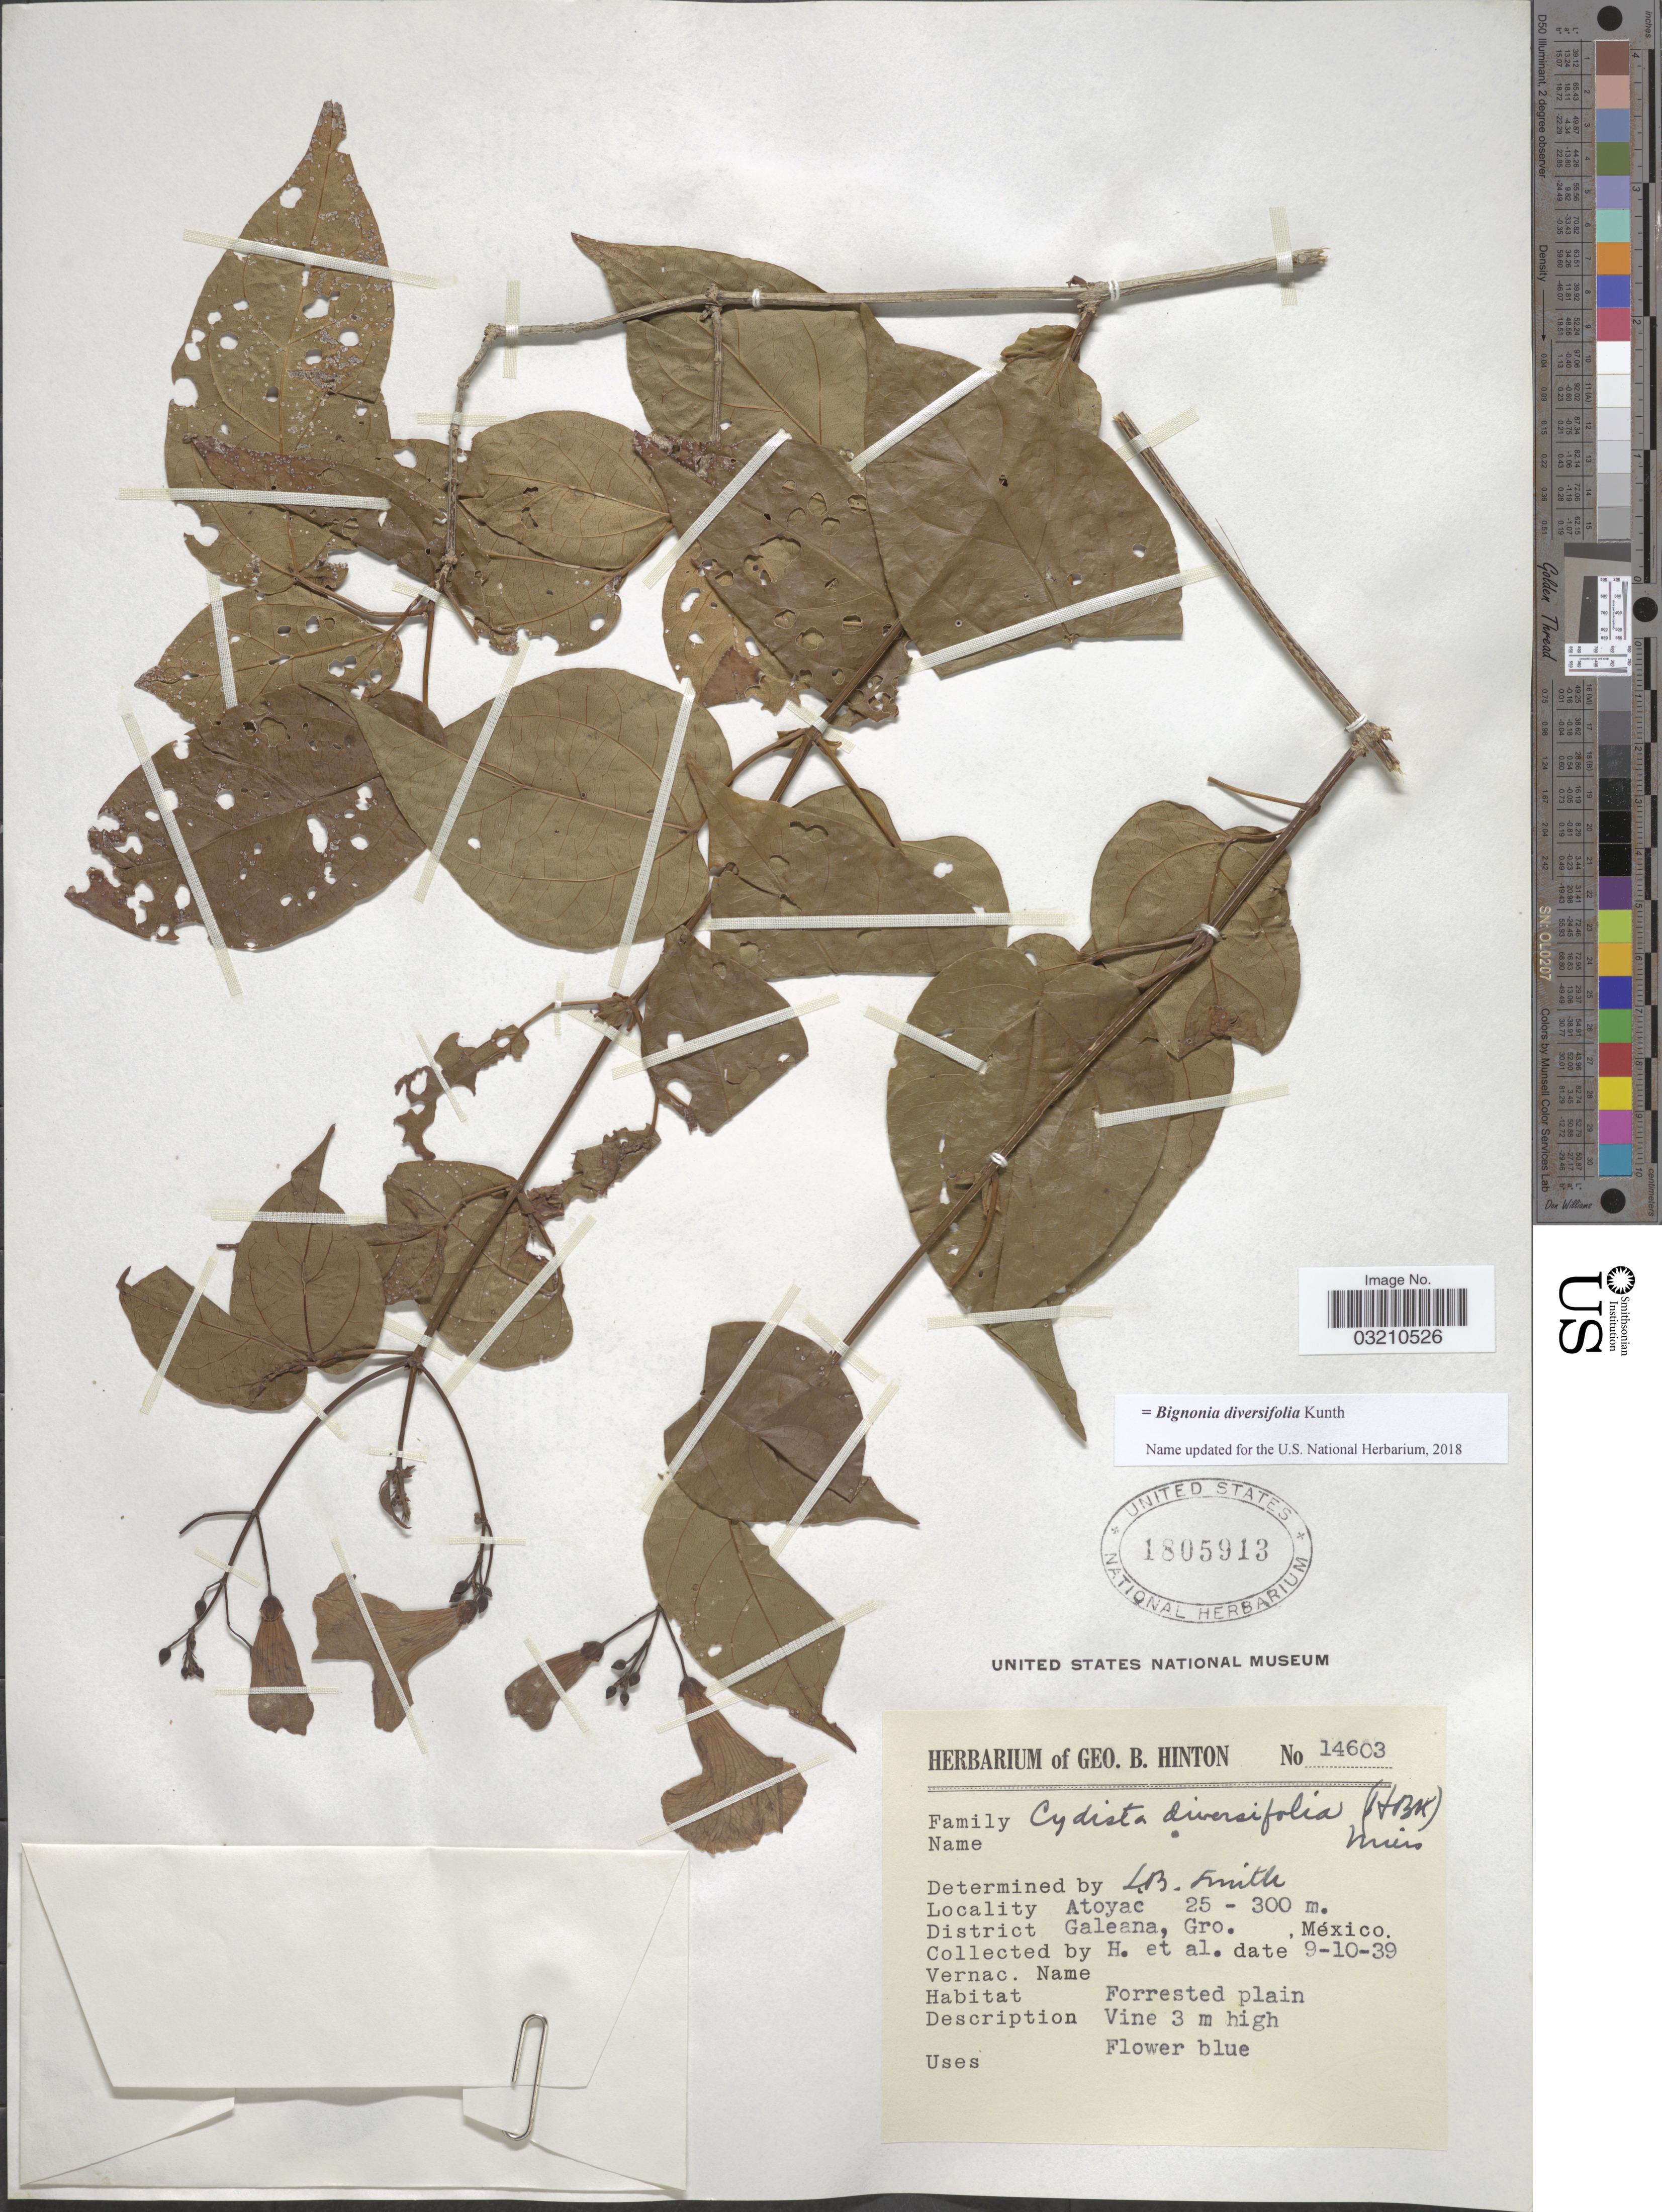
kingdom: Plantae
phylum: Tracheophyta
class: Magnoliopsida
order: Lamiales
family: Bignoniaceae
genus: Bignonia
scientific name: Bignonia diversifolia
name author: Kunth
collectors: G. B. Hinton & et al.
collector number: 14603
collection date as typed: Transcribed d/m/y: 9/10/39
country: Mexico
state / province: Guerrero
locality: Atoyac. District Galeana, Gro.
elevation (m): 25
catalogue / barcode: US 1805913